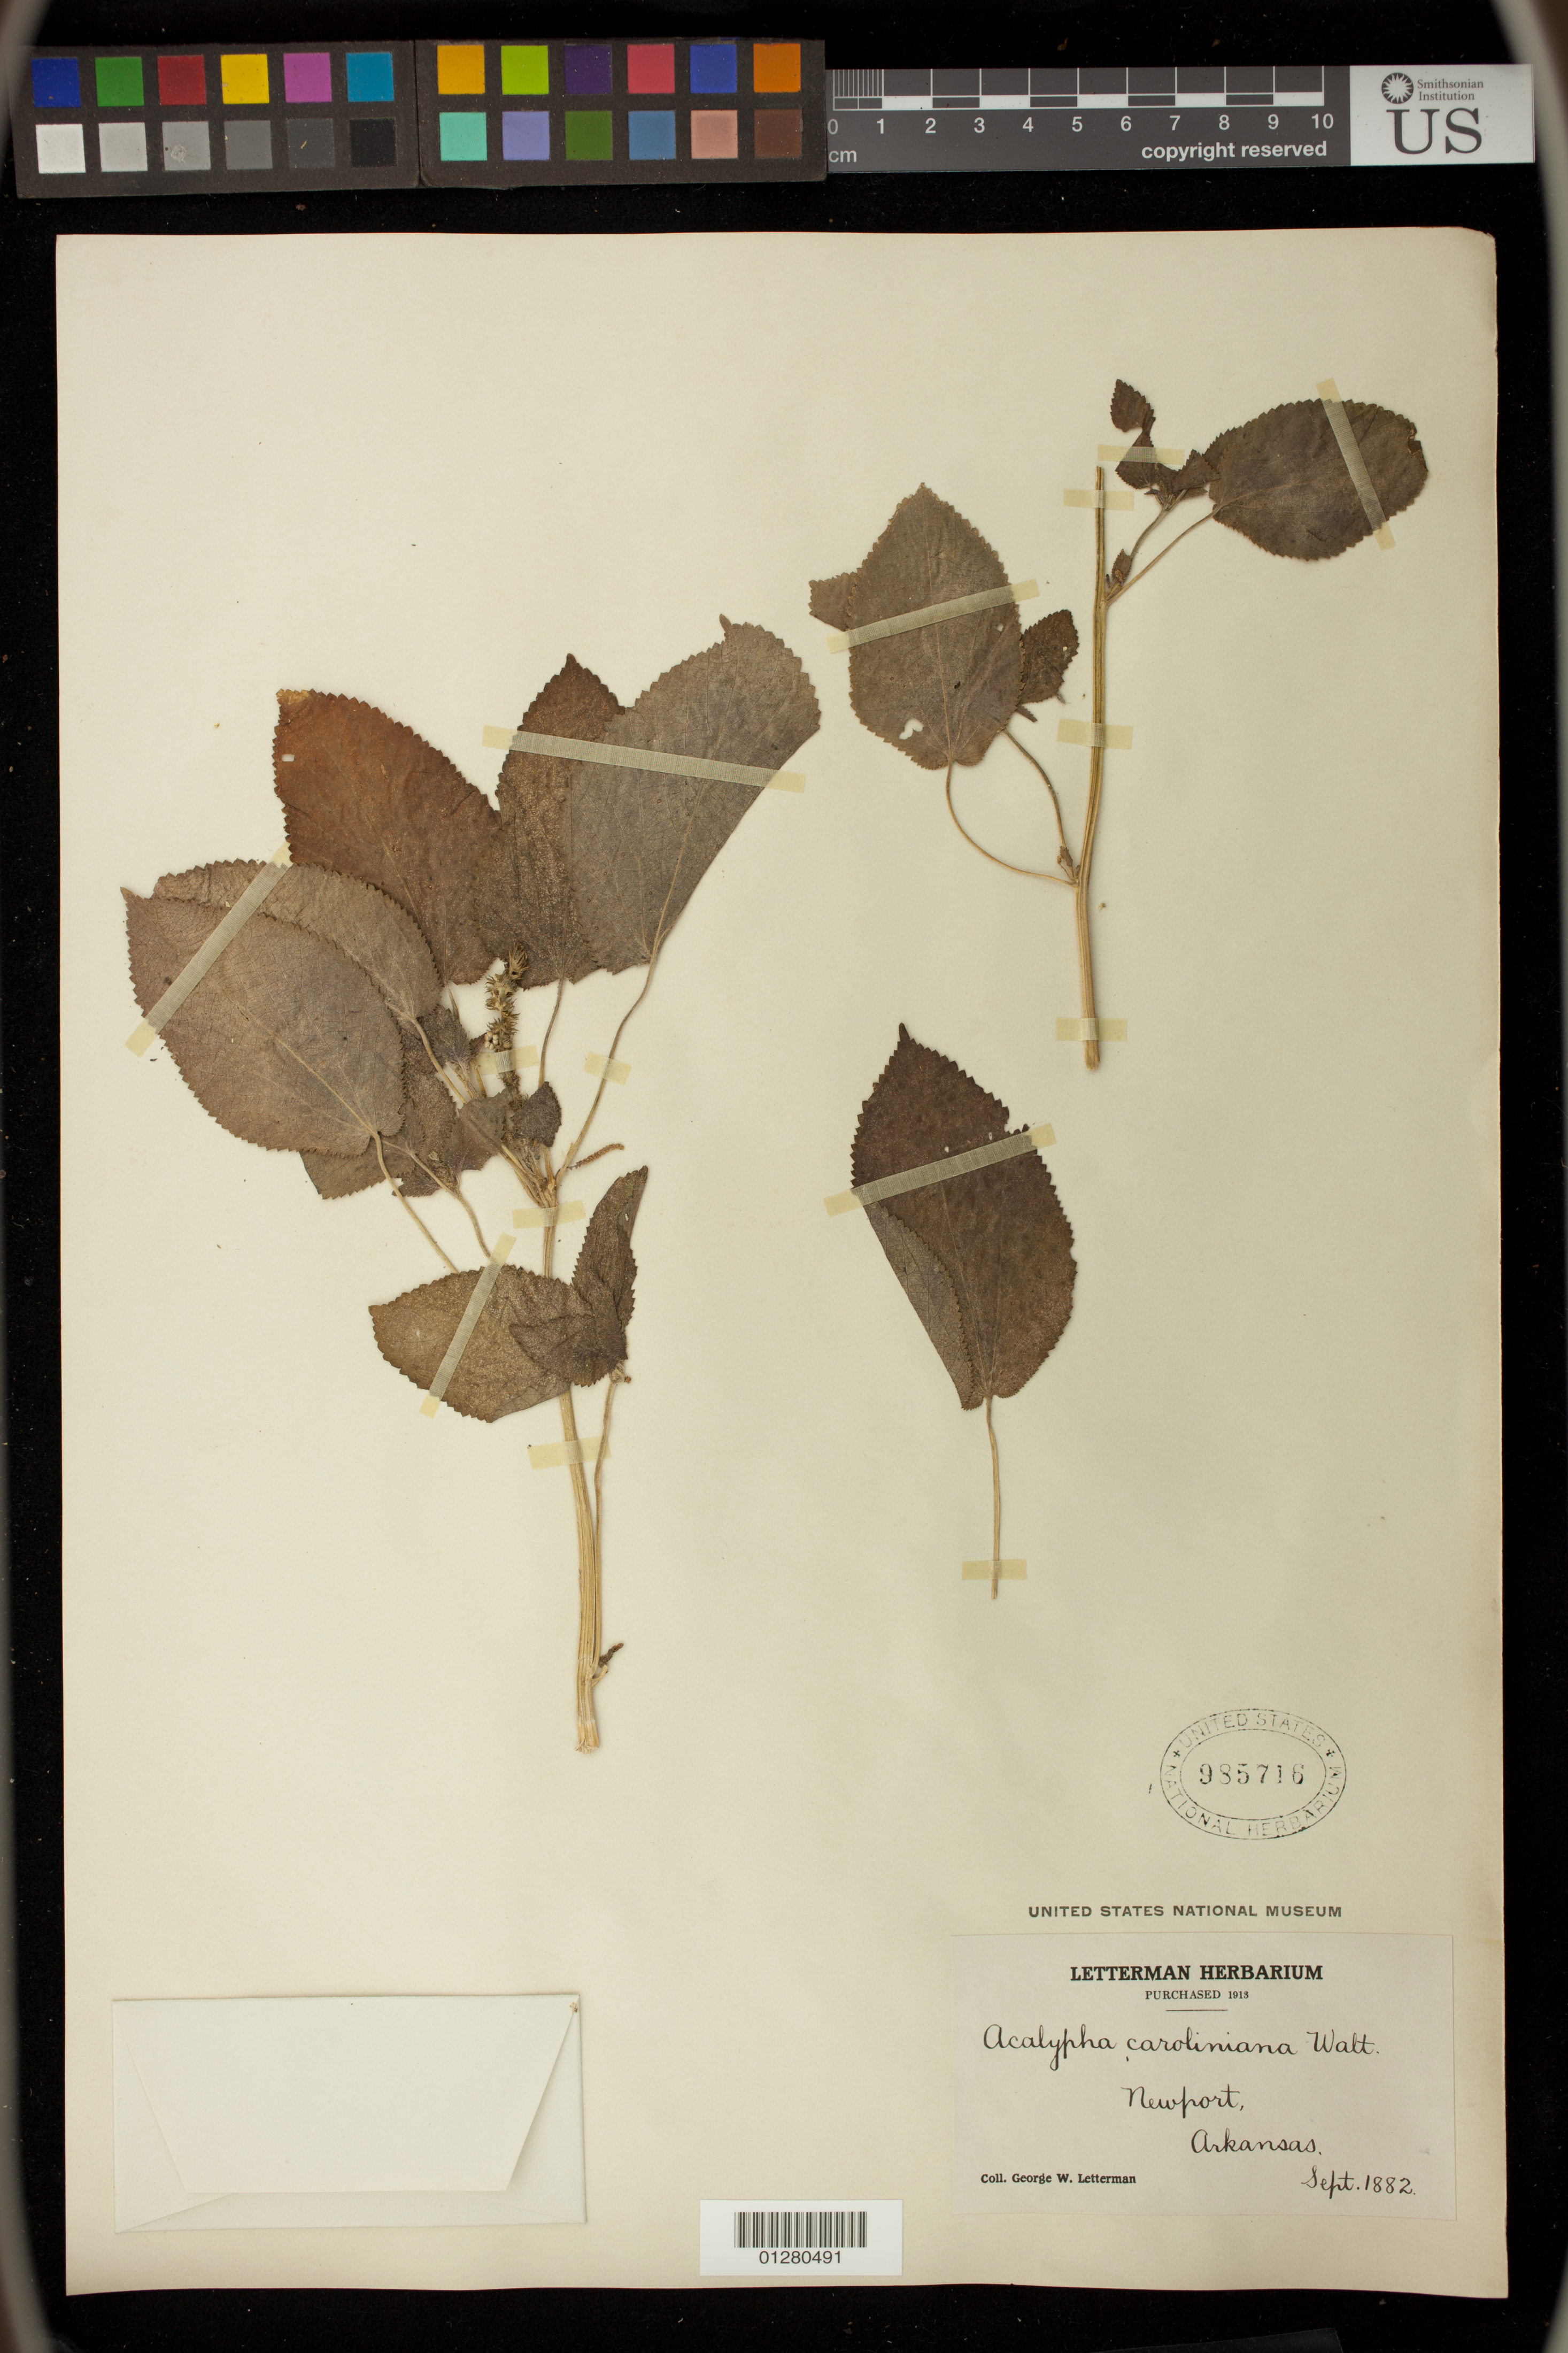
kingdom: Plantae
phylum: Tracheophyta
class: Magnoliopsida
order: Malpighiales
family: Euphorbiaceae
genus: Acalypha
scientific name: Acalypha ostryifolia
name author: Ridd.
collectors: G. W. Letterman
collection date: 1882-09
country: United States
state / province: Arkansas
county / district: Jackson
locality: Newport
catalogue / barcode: US 985716